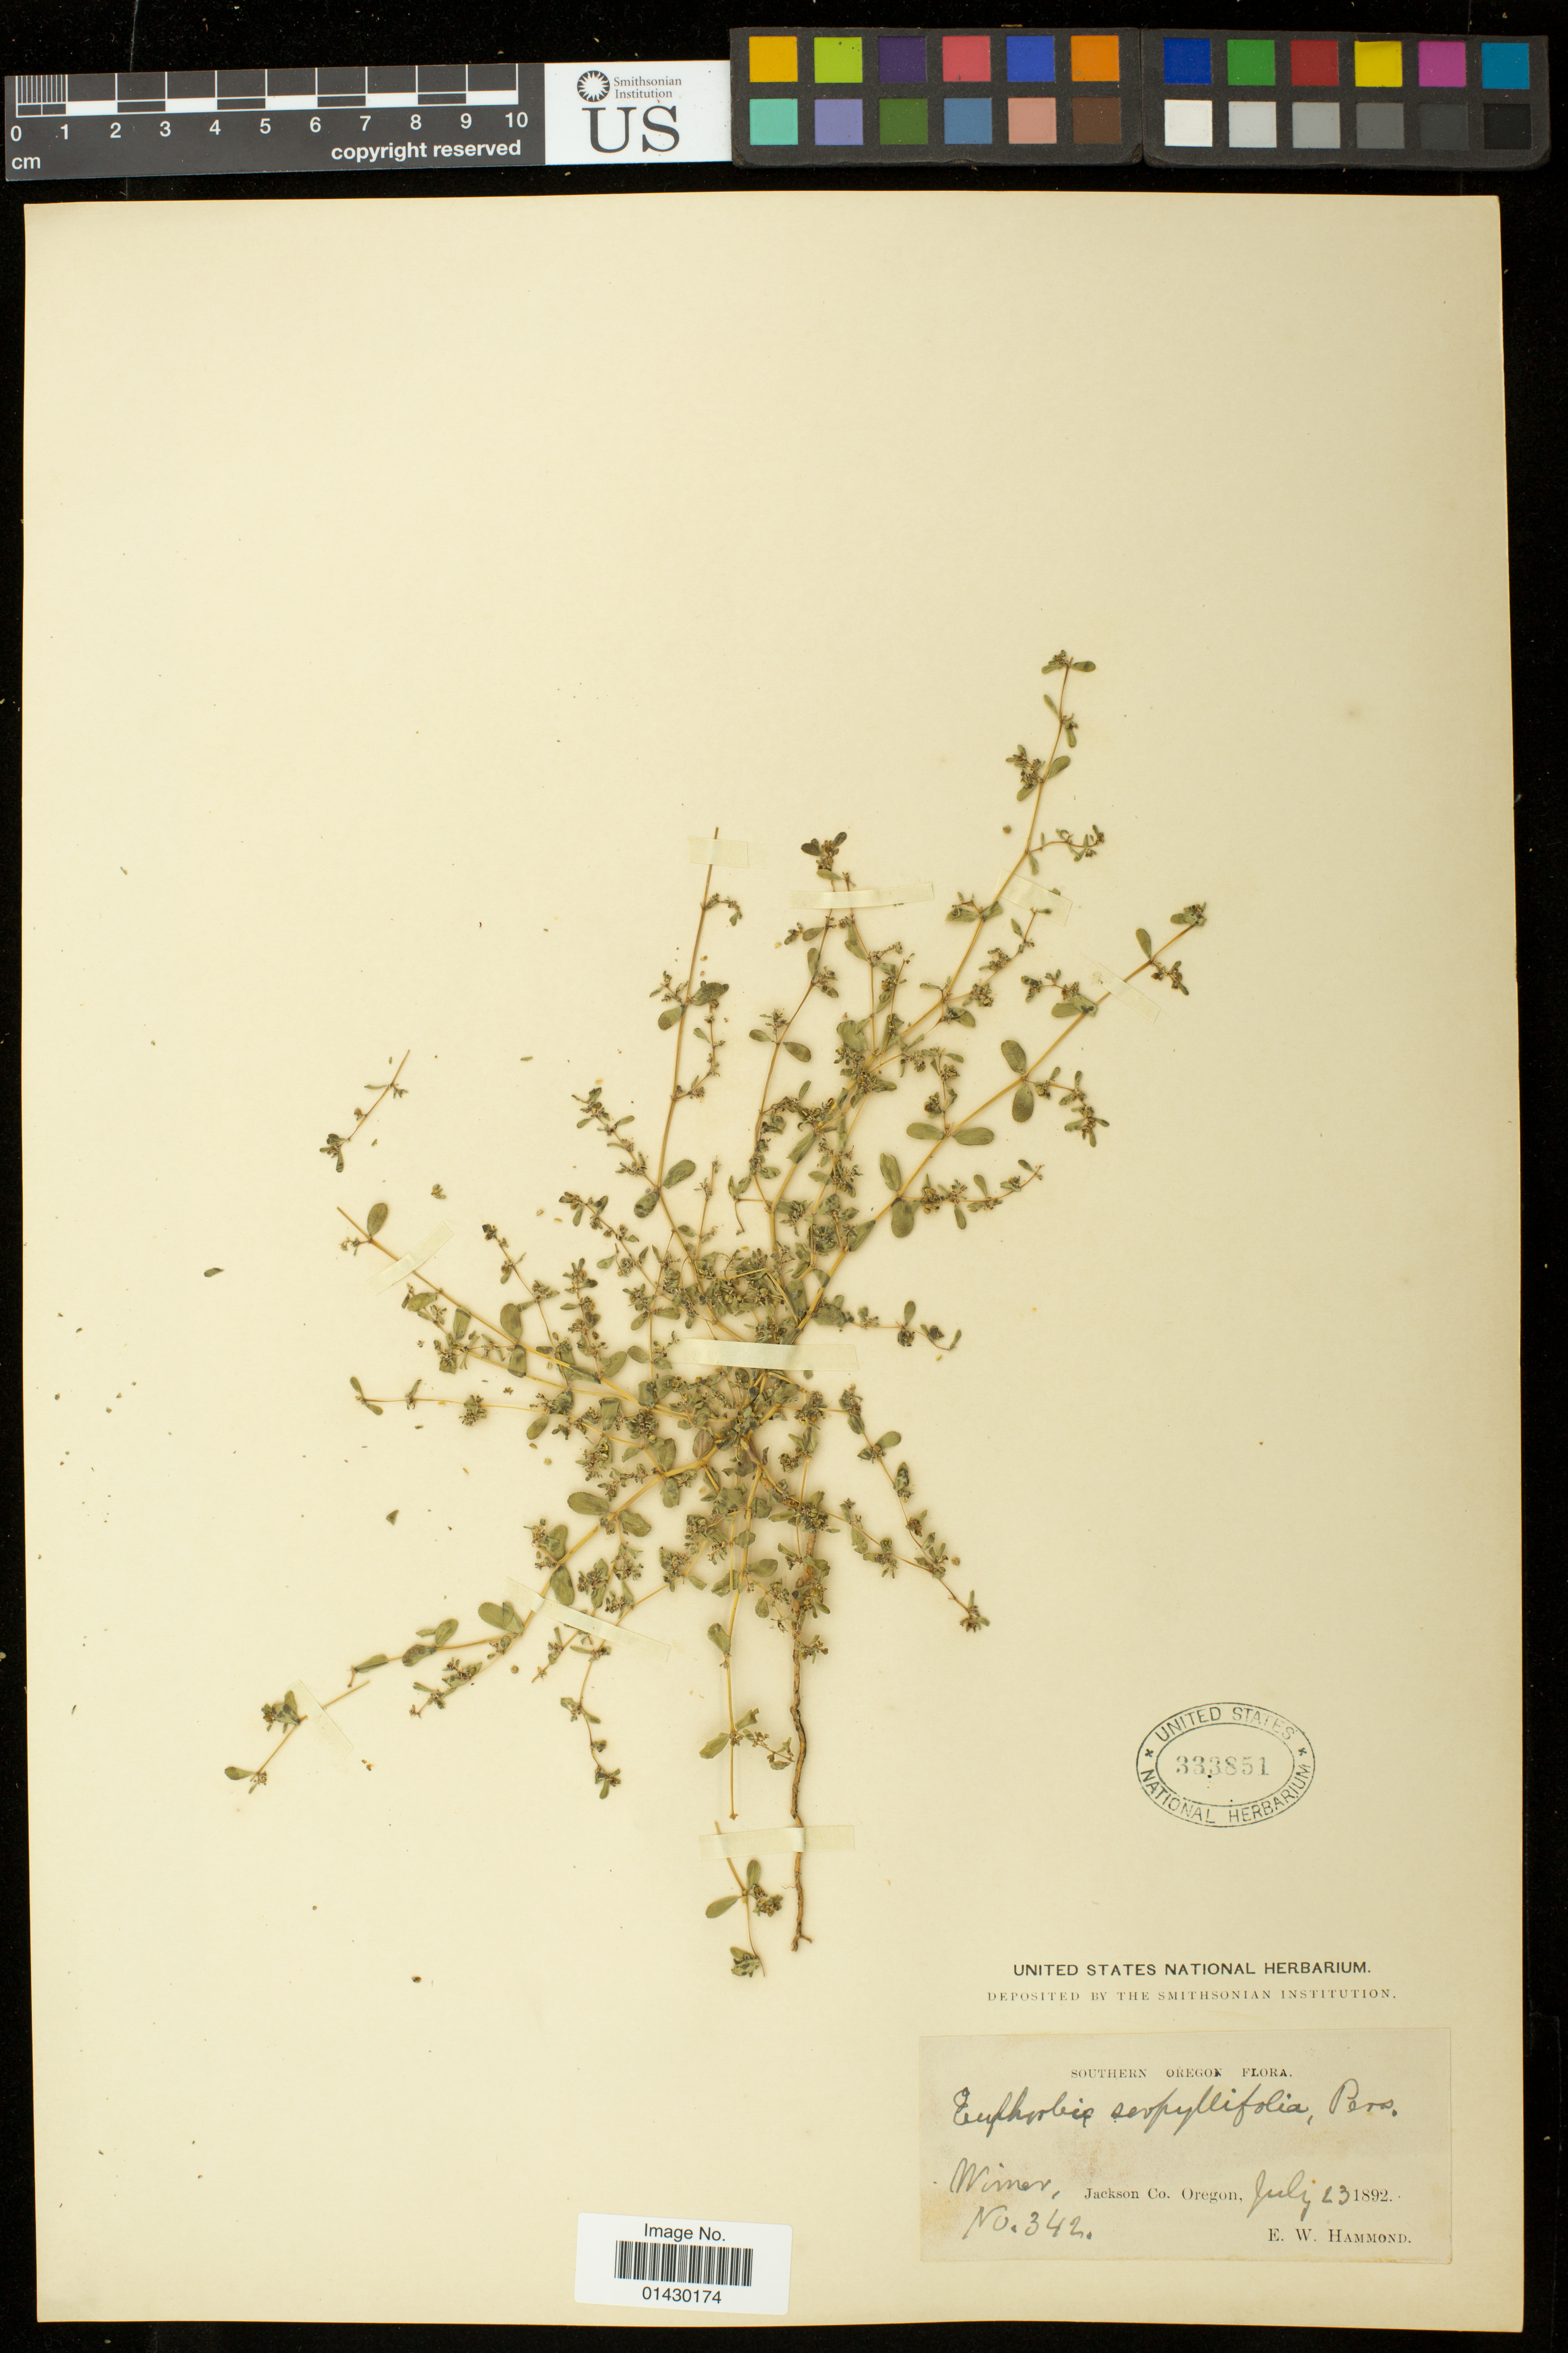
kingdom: Plantae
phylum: Tracheophyta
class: Magnoliopsida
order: Malpighiales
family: Euphorbiaceae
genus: Euphorbia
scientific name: Euphorbia serpillifolia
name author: Pers.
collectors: E. Hammond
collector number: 342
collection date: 1892-07-23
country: United States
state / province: Oregon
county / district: Jackson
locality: Wimer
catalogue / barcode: US 333851